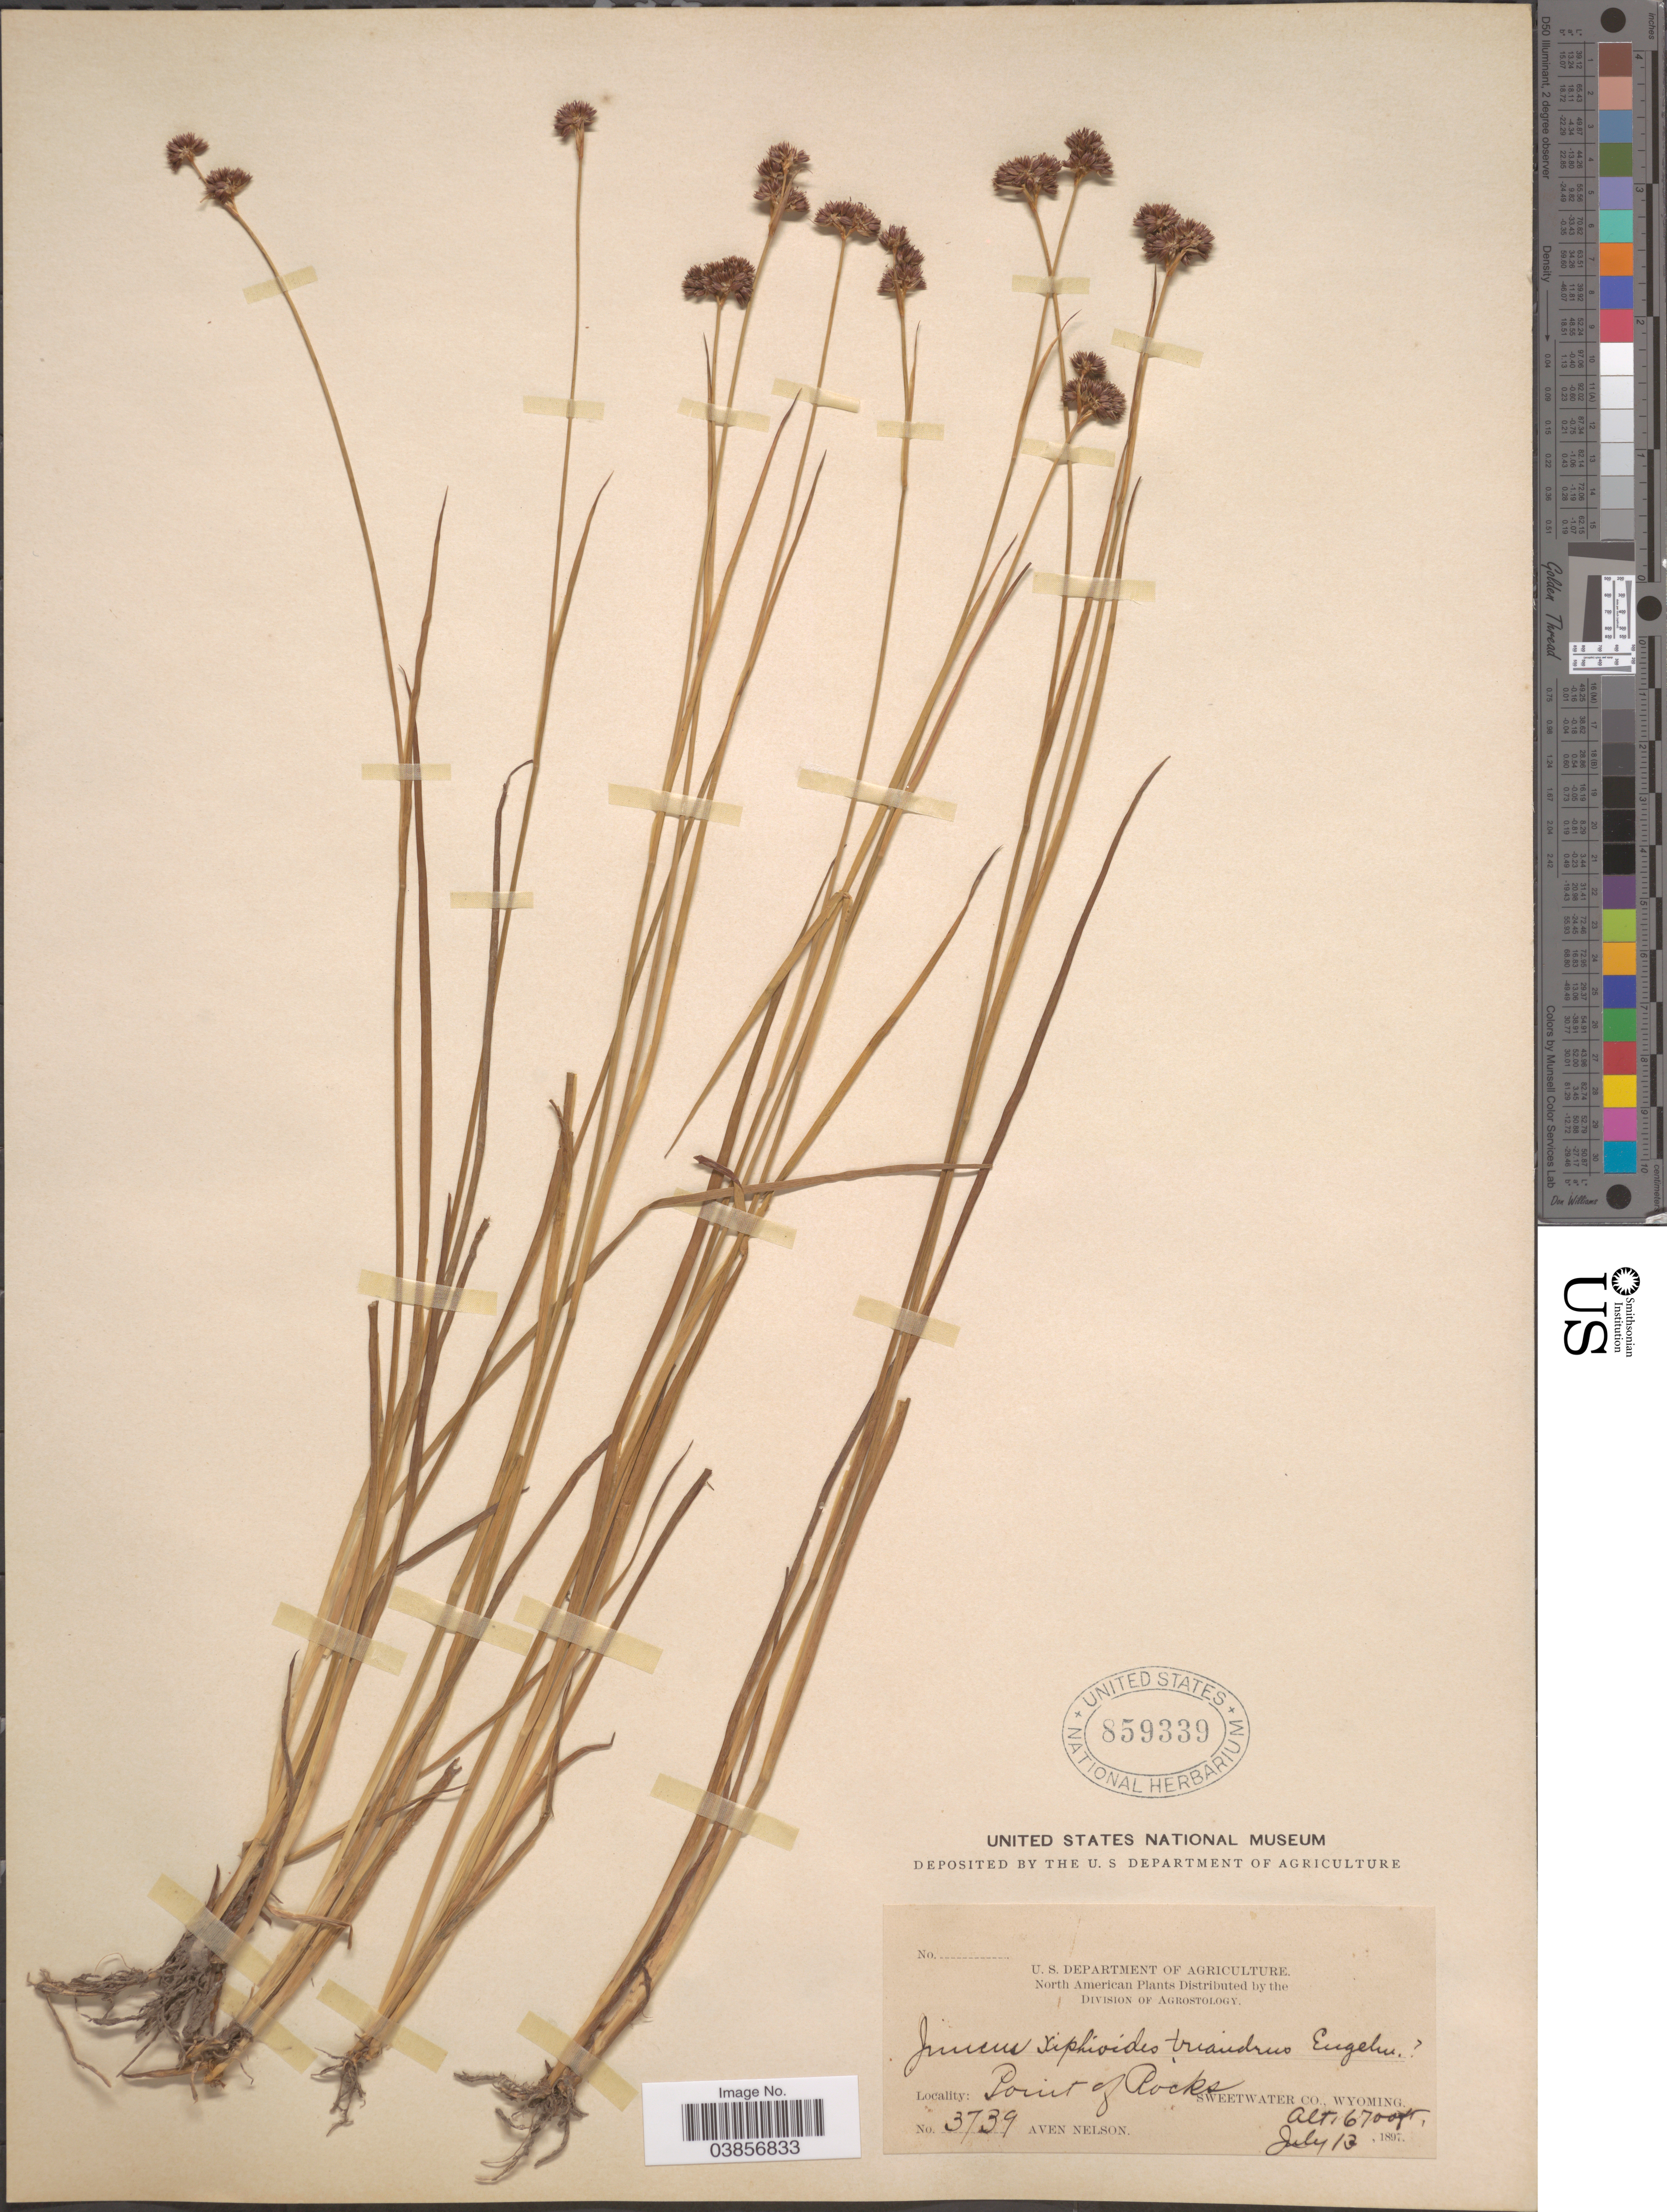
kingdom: Plantae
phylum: Tracheophyta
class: Liliopsida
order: Poales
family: Juncaceae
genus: Juncus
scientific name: Juncus saximontanus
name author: A. Nelson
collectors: A. Nelson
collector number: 3739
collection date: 1897-07-13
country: United States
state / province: Wyoming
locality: Point of Rocks, Sweetwater Co.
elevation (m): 2042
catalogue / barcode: US 859339